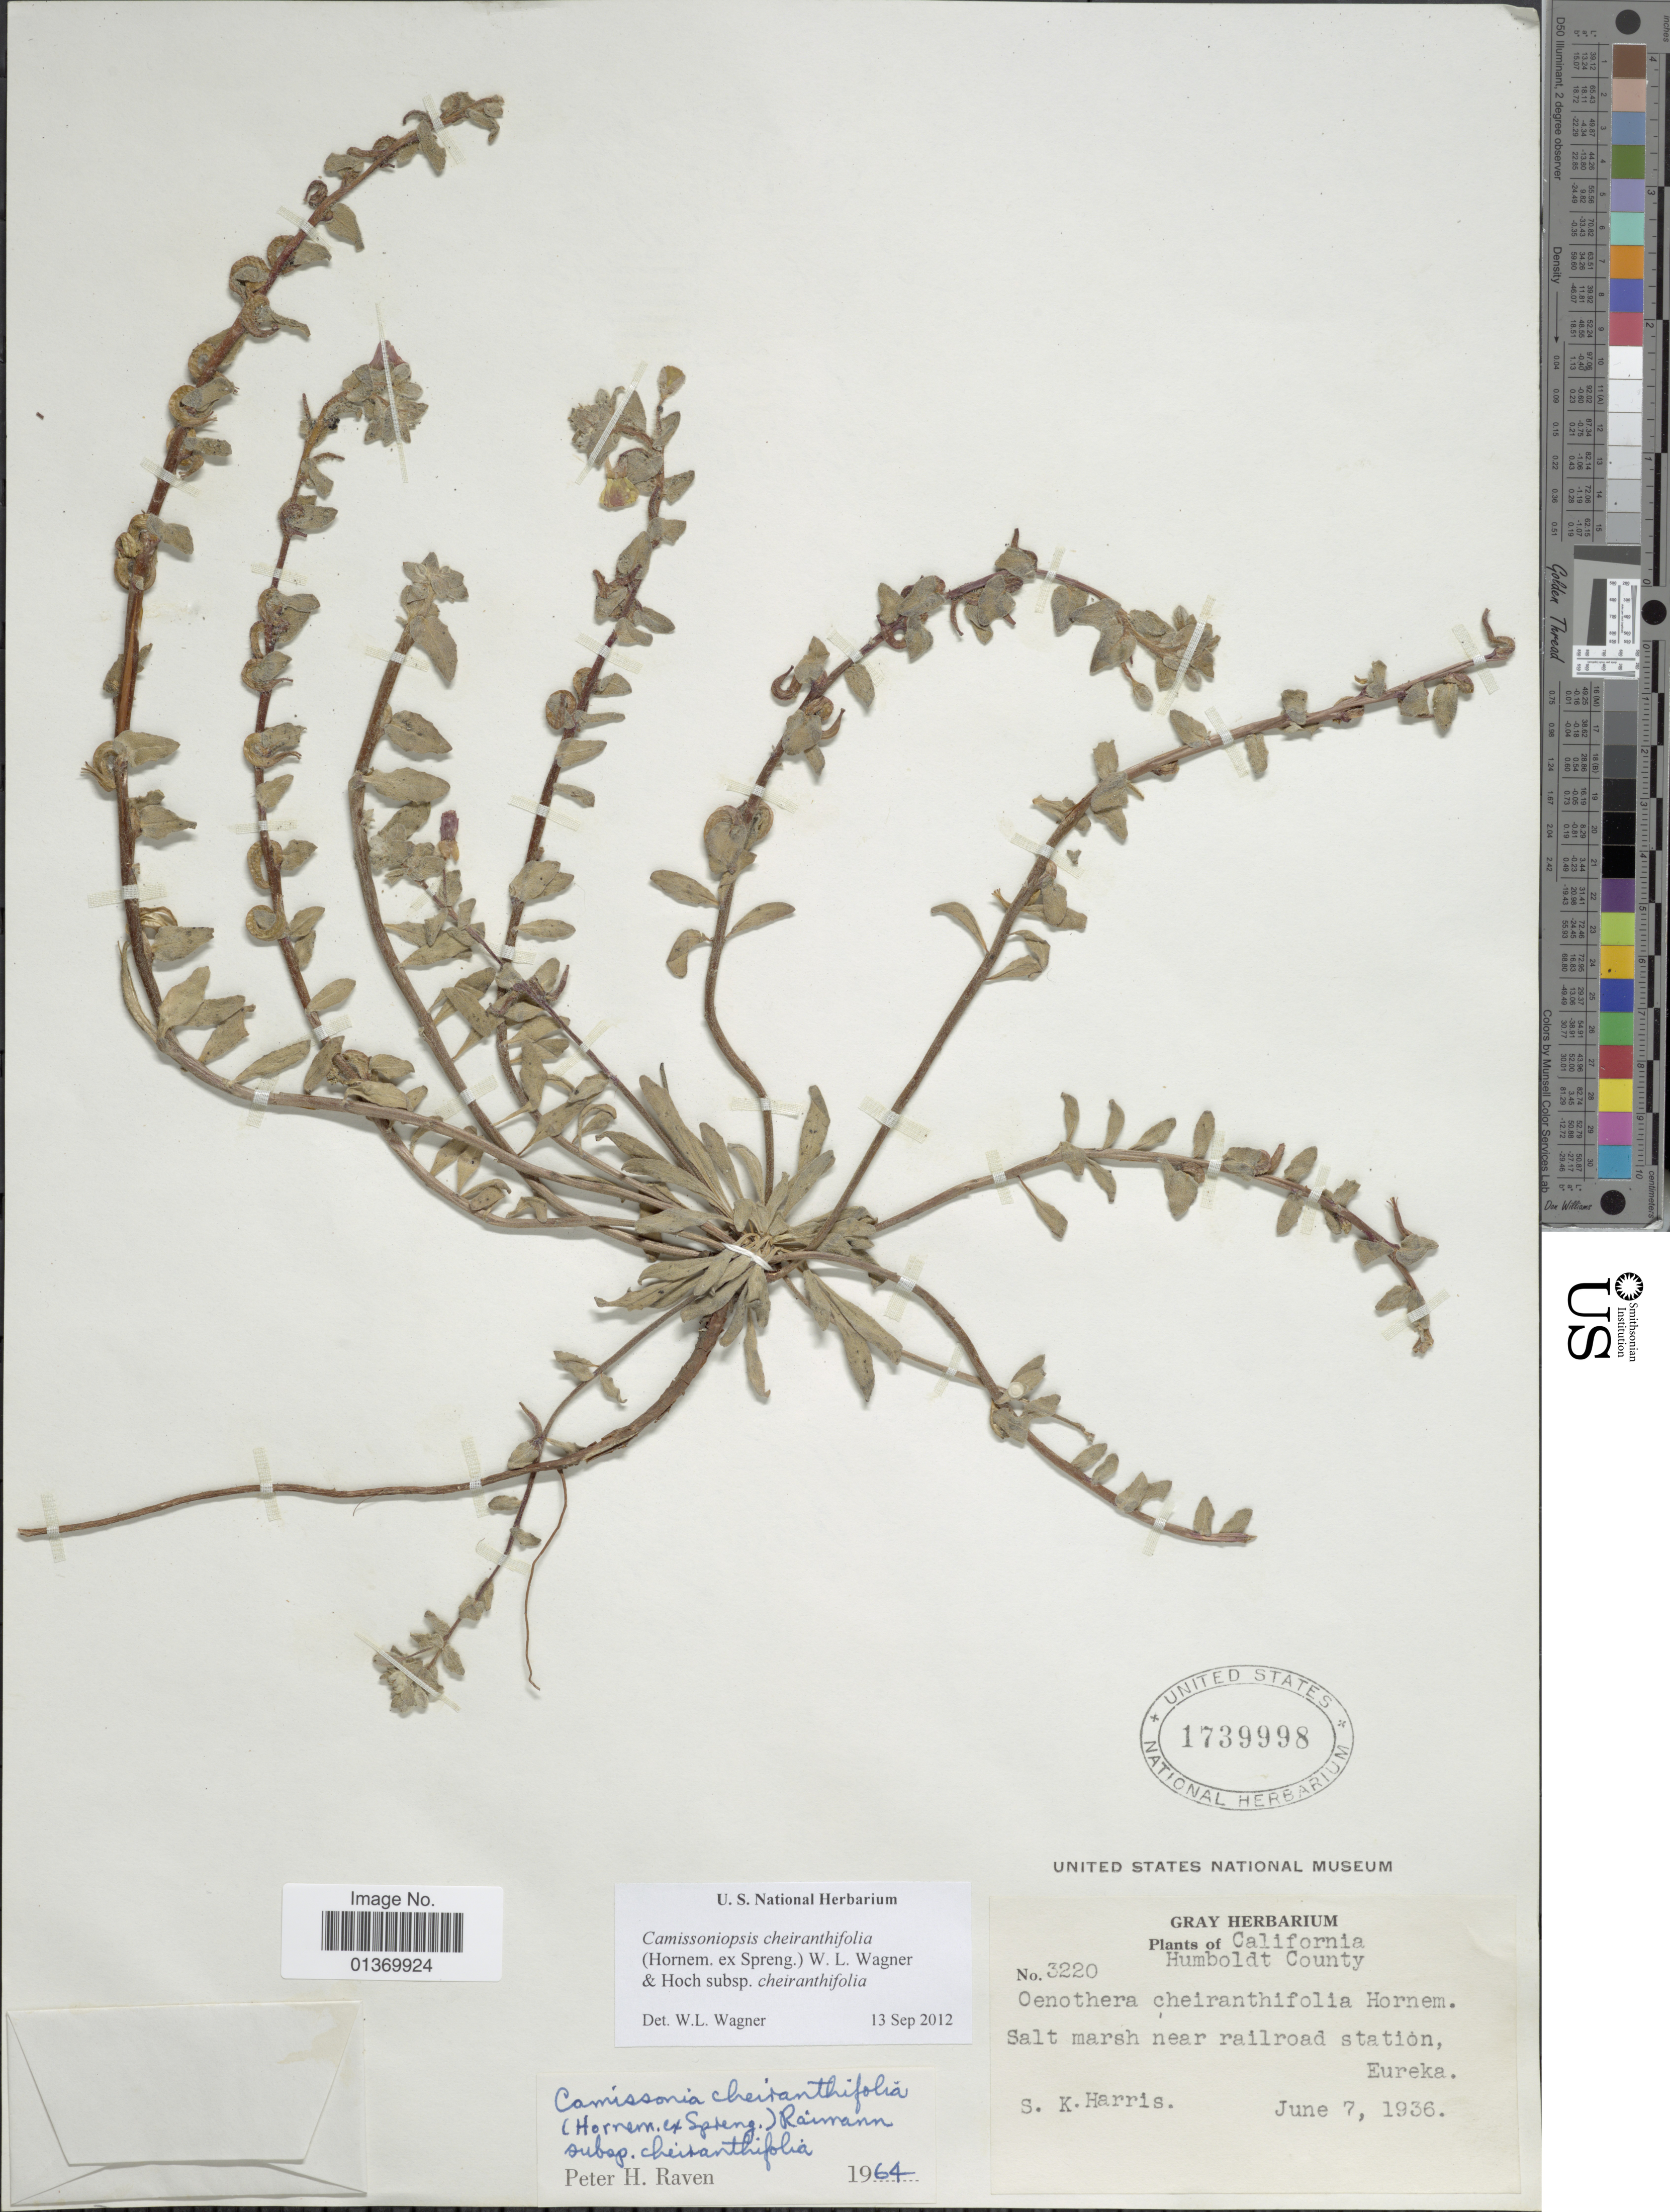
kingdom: Plantae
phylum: Tracheophyta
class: Magnoliopsida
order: Myrtales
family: Onagraceae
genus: Camissoniopsis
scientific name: Camissoniopsis cheiranthifolia subsp. cheiranthifolia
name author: (Hornem. ex Spreng.) W.L. Wagner & Hoch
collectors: S. K. Harris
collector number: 3220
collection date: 1936-06-07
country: United States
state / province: California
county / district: Humboldt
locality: Humboldt County, Salt marsh near railroad station, Eureka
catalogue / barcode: US 1739998